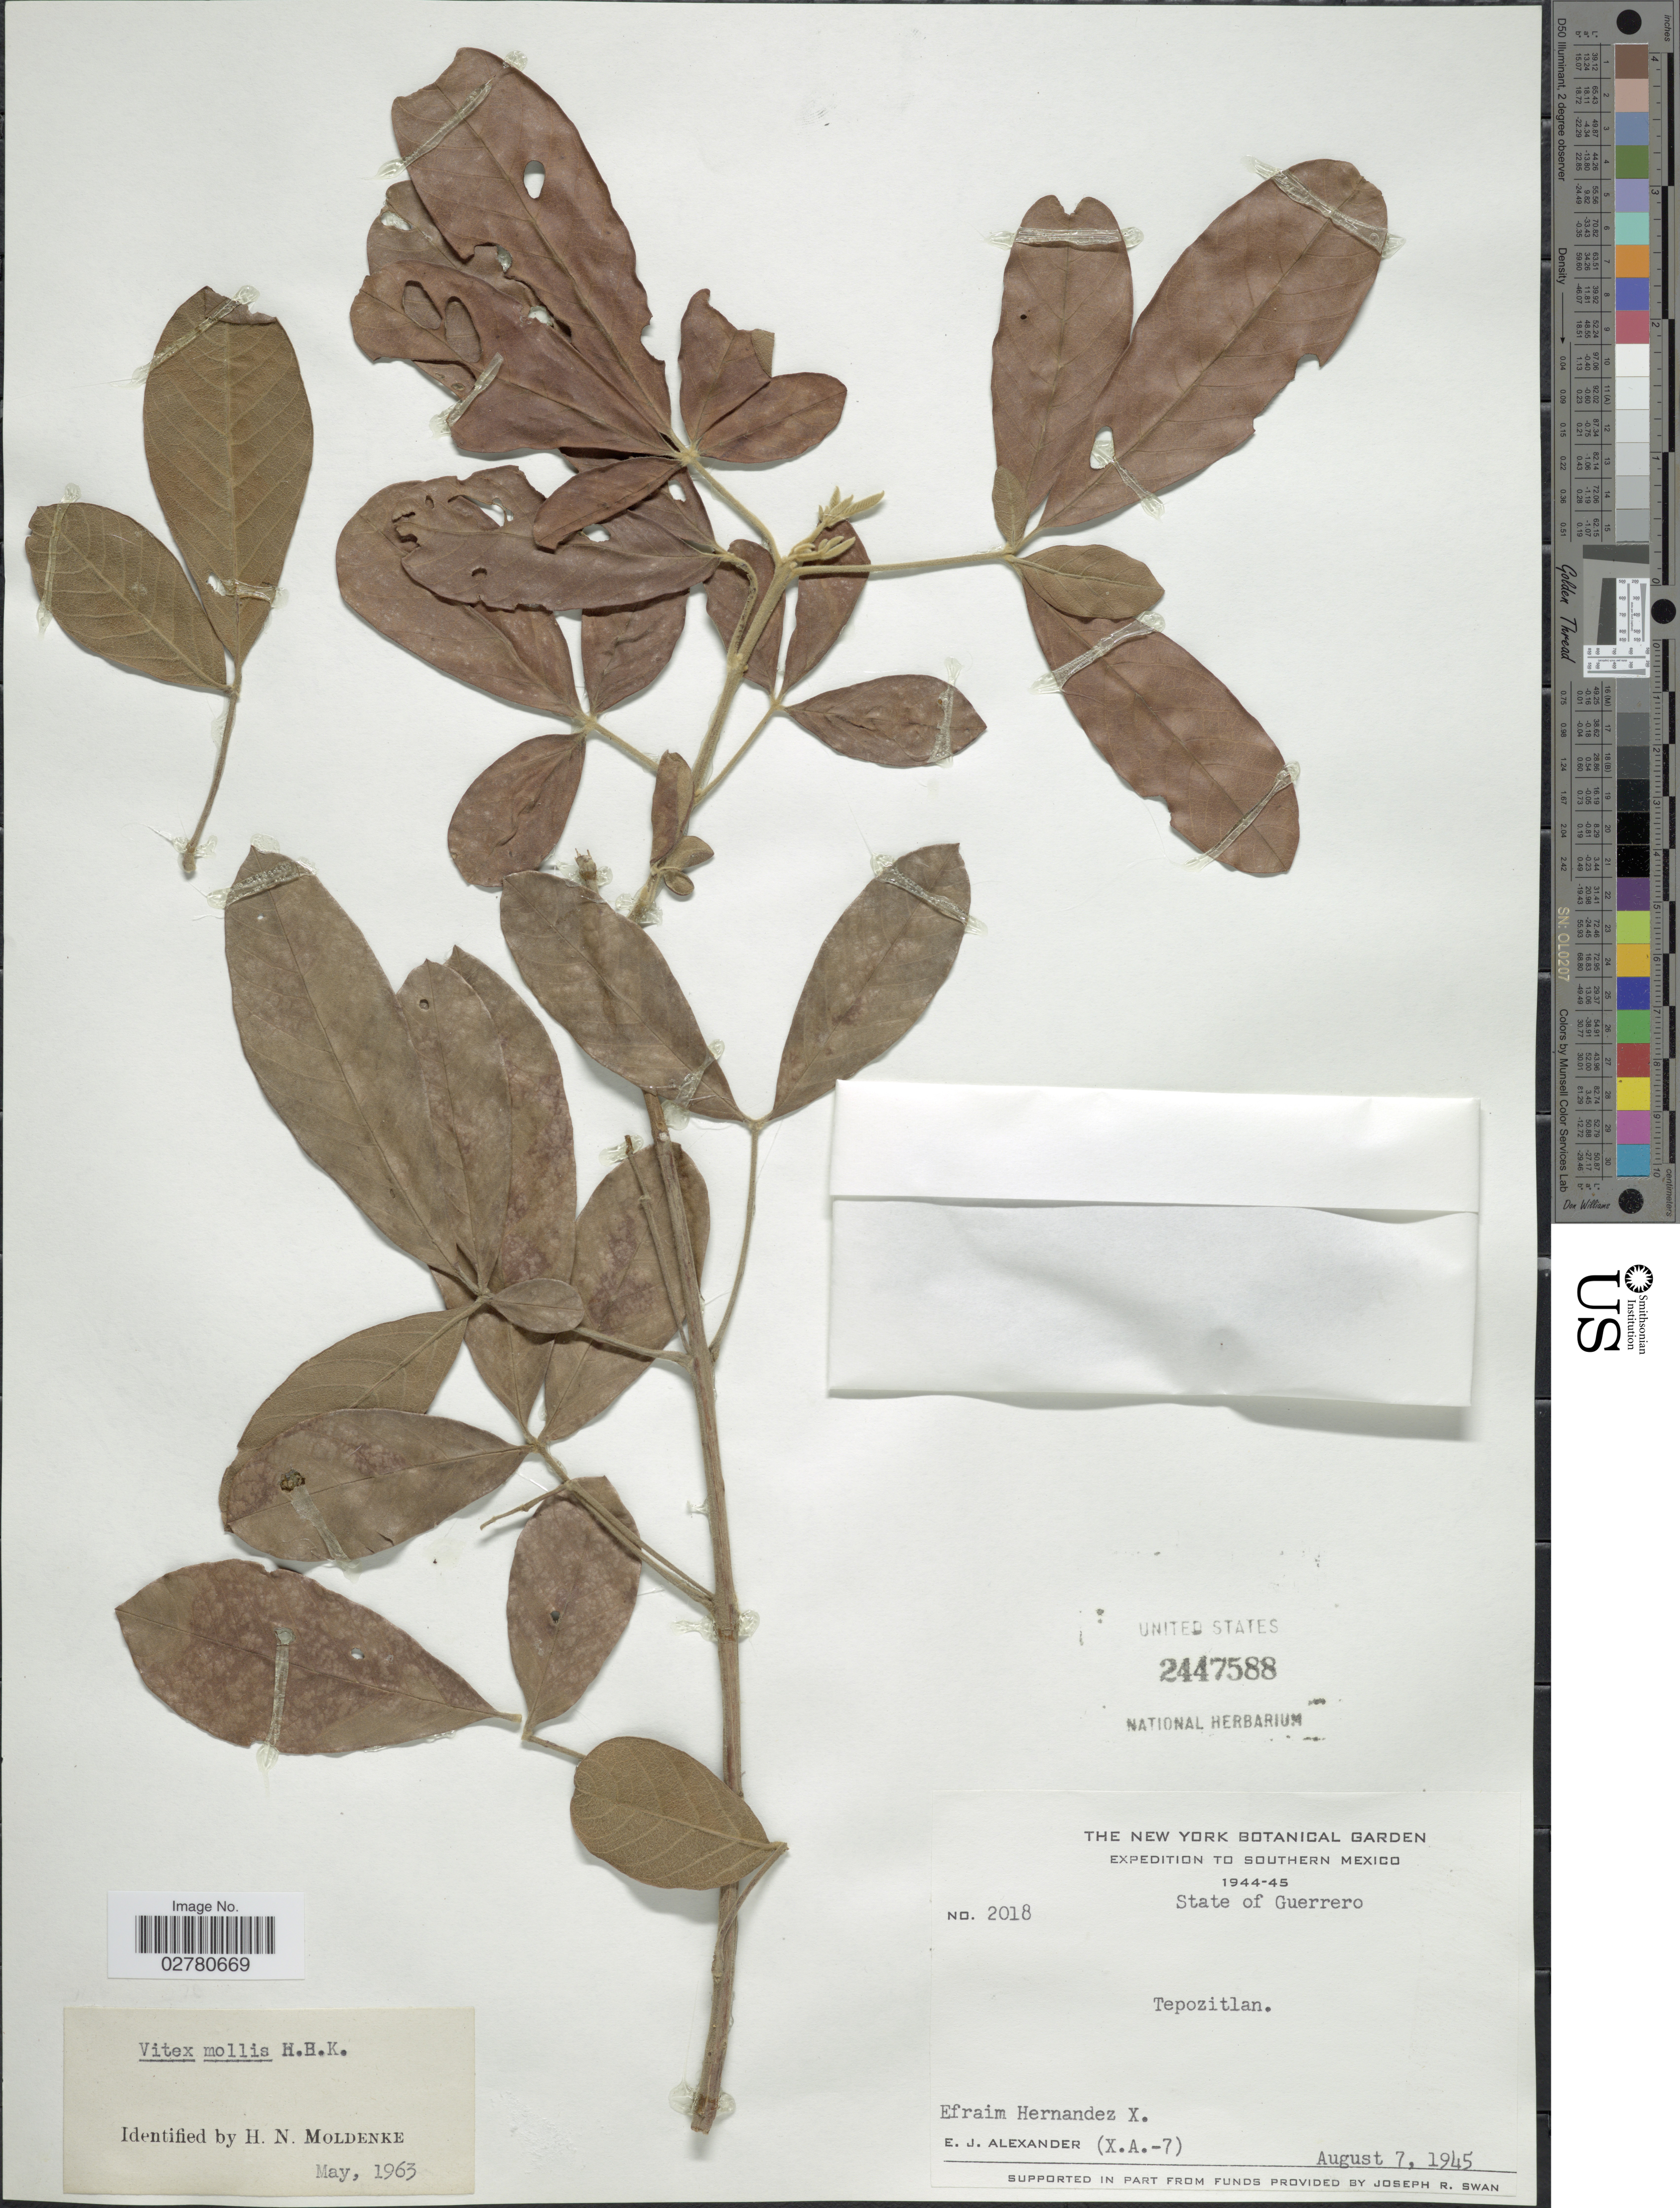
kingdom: Plantae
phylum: Tracheophyta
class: Magnoliopsida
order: Lamiales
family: Lamiaceae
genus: Vitex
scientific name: Vitex mollis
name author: Kunth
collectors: E. Hernandez X. & E. J. Alexander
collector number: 2018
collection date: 1945-08-07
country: Mexico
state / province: Guerrero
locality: Southern Mexico. Tepozitlan.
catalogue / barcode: US 2447588